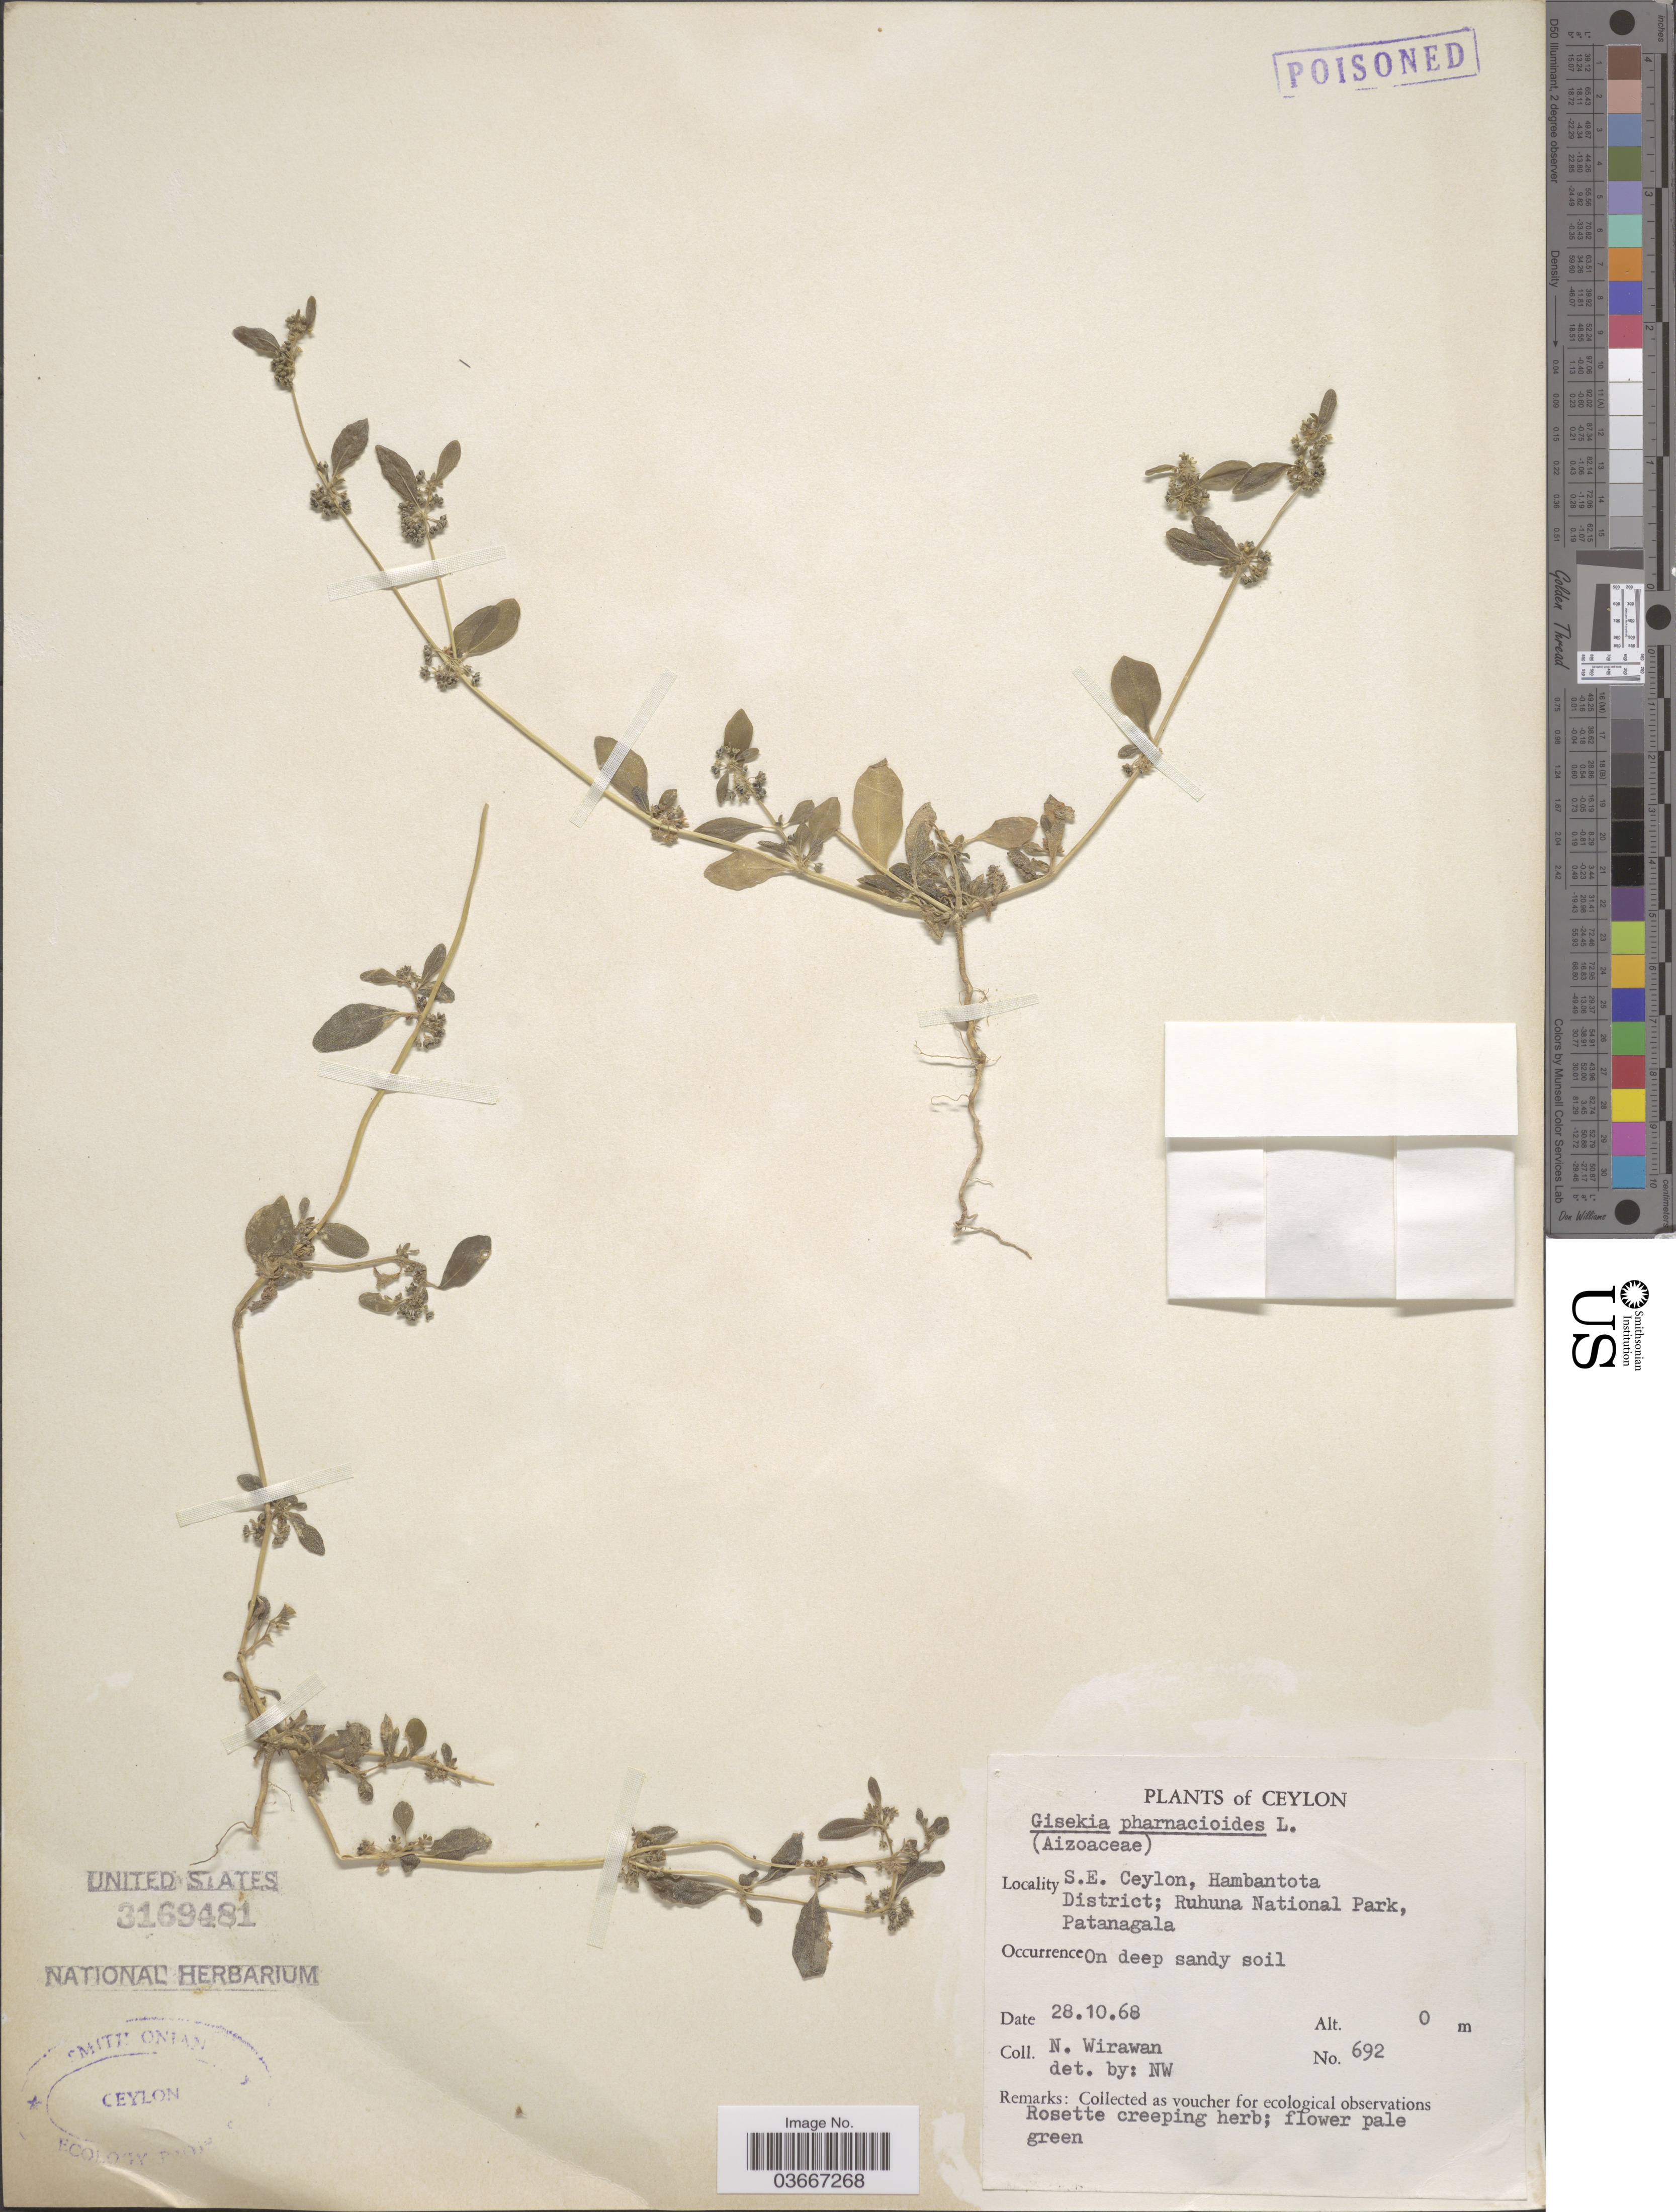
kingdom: Plantae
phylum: Tracheophyta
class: Magnoliopsida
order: Caryophyllales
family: Gisekiaceae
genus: Gisekia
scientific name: Gisekia sp.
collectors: N. Wirawan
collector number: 692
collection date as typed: Transcribed d/m/y: 28/10/68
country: Sri Lanka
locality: Ceylon. S. E. Ceylon, Hambantota District; Ruhuna National Park, Patanagala.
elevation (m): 0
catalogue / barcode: US 3169481